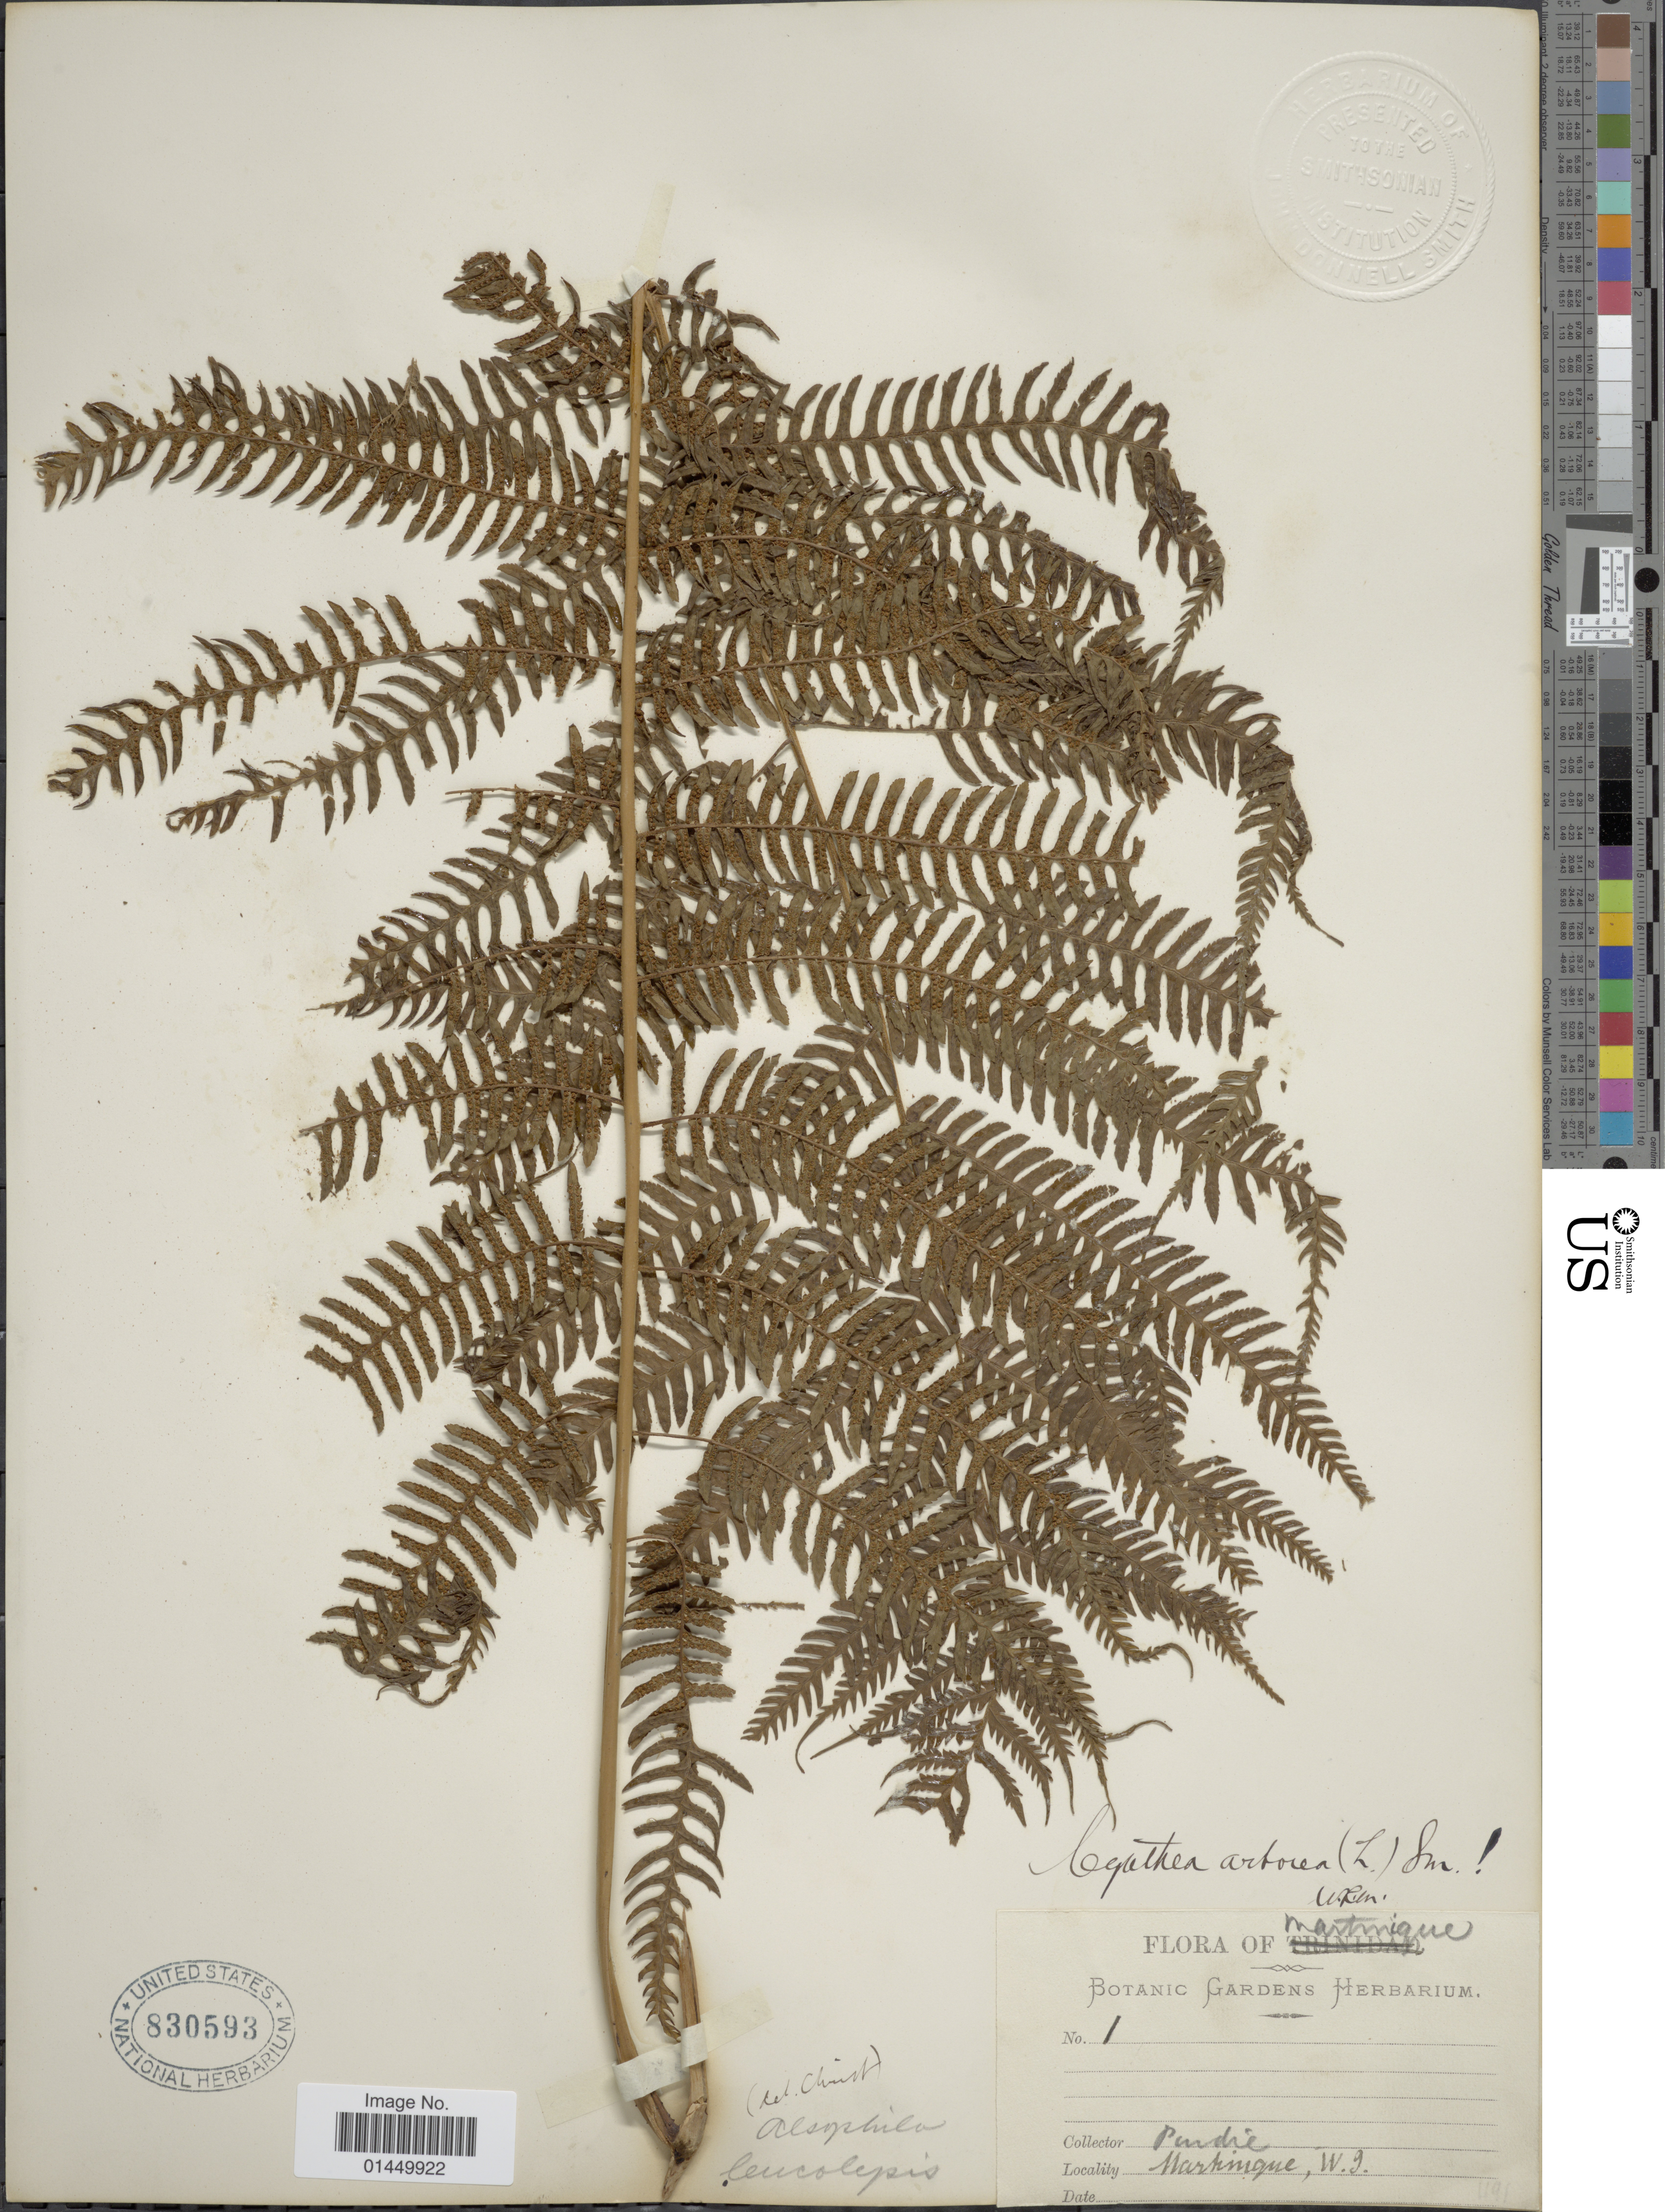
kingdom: Plantae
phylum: Tracheophyta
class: Polypodiopsida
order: Cyatheales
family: Cyatheaceae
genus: Cyathea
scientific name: Cyathea arborea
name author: (L.) Sm.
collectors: -. Purdie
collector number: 1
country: Martinique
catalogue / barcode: US 830593